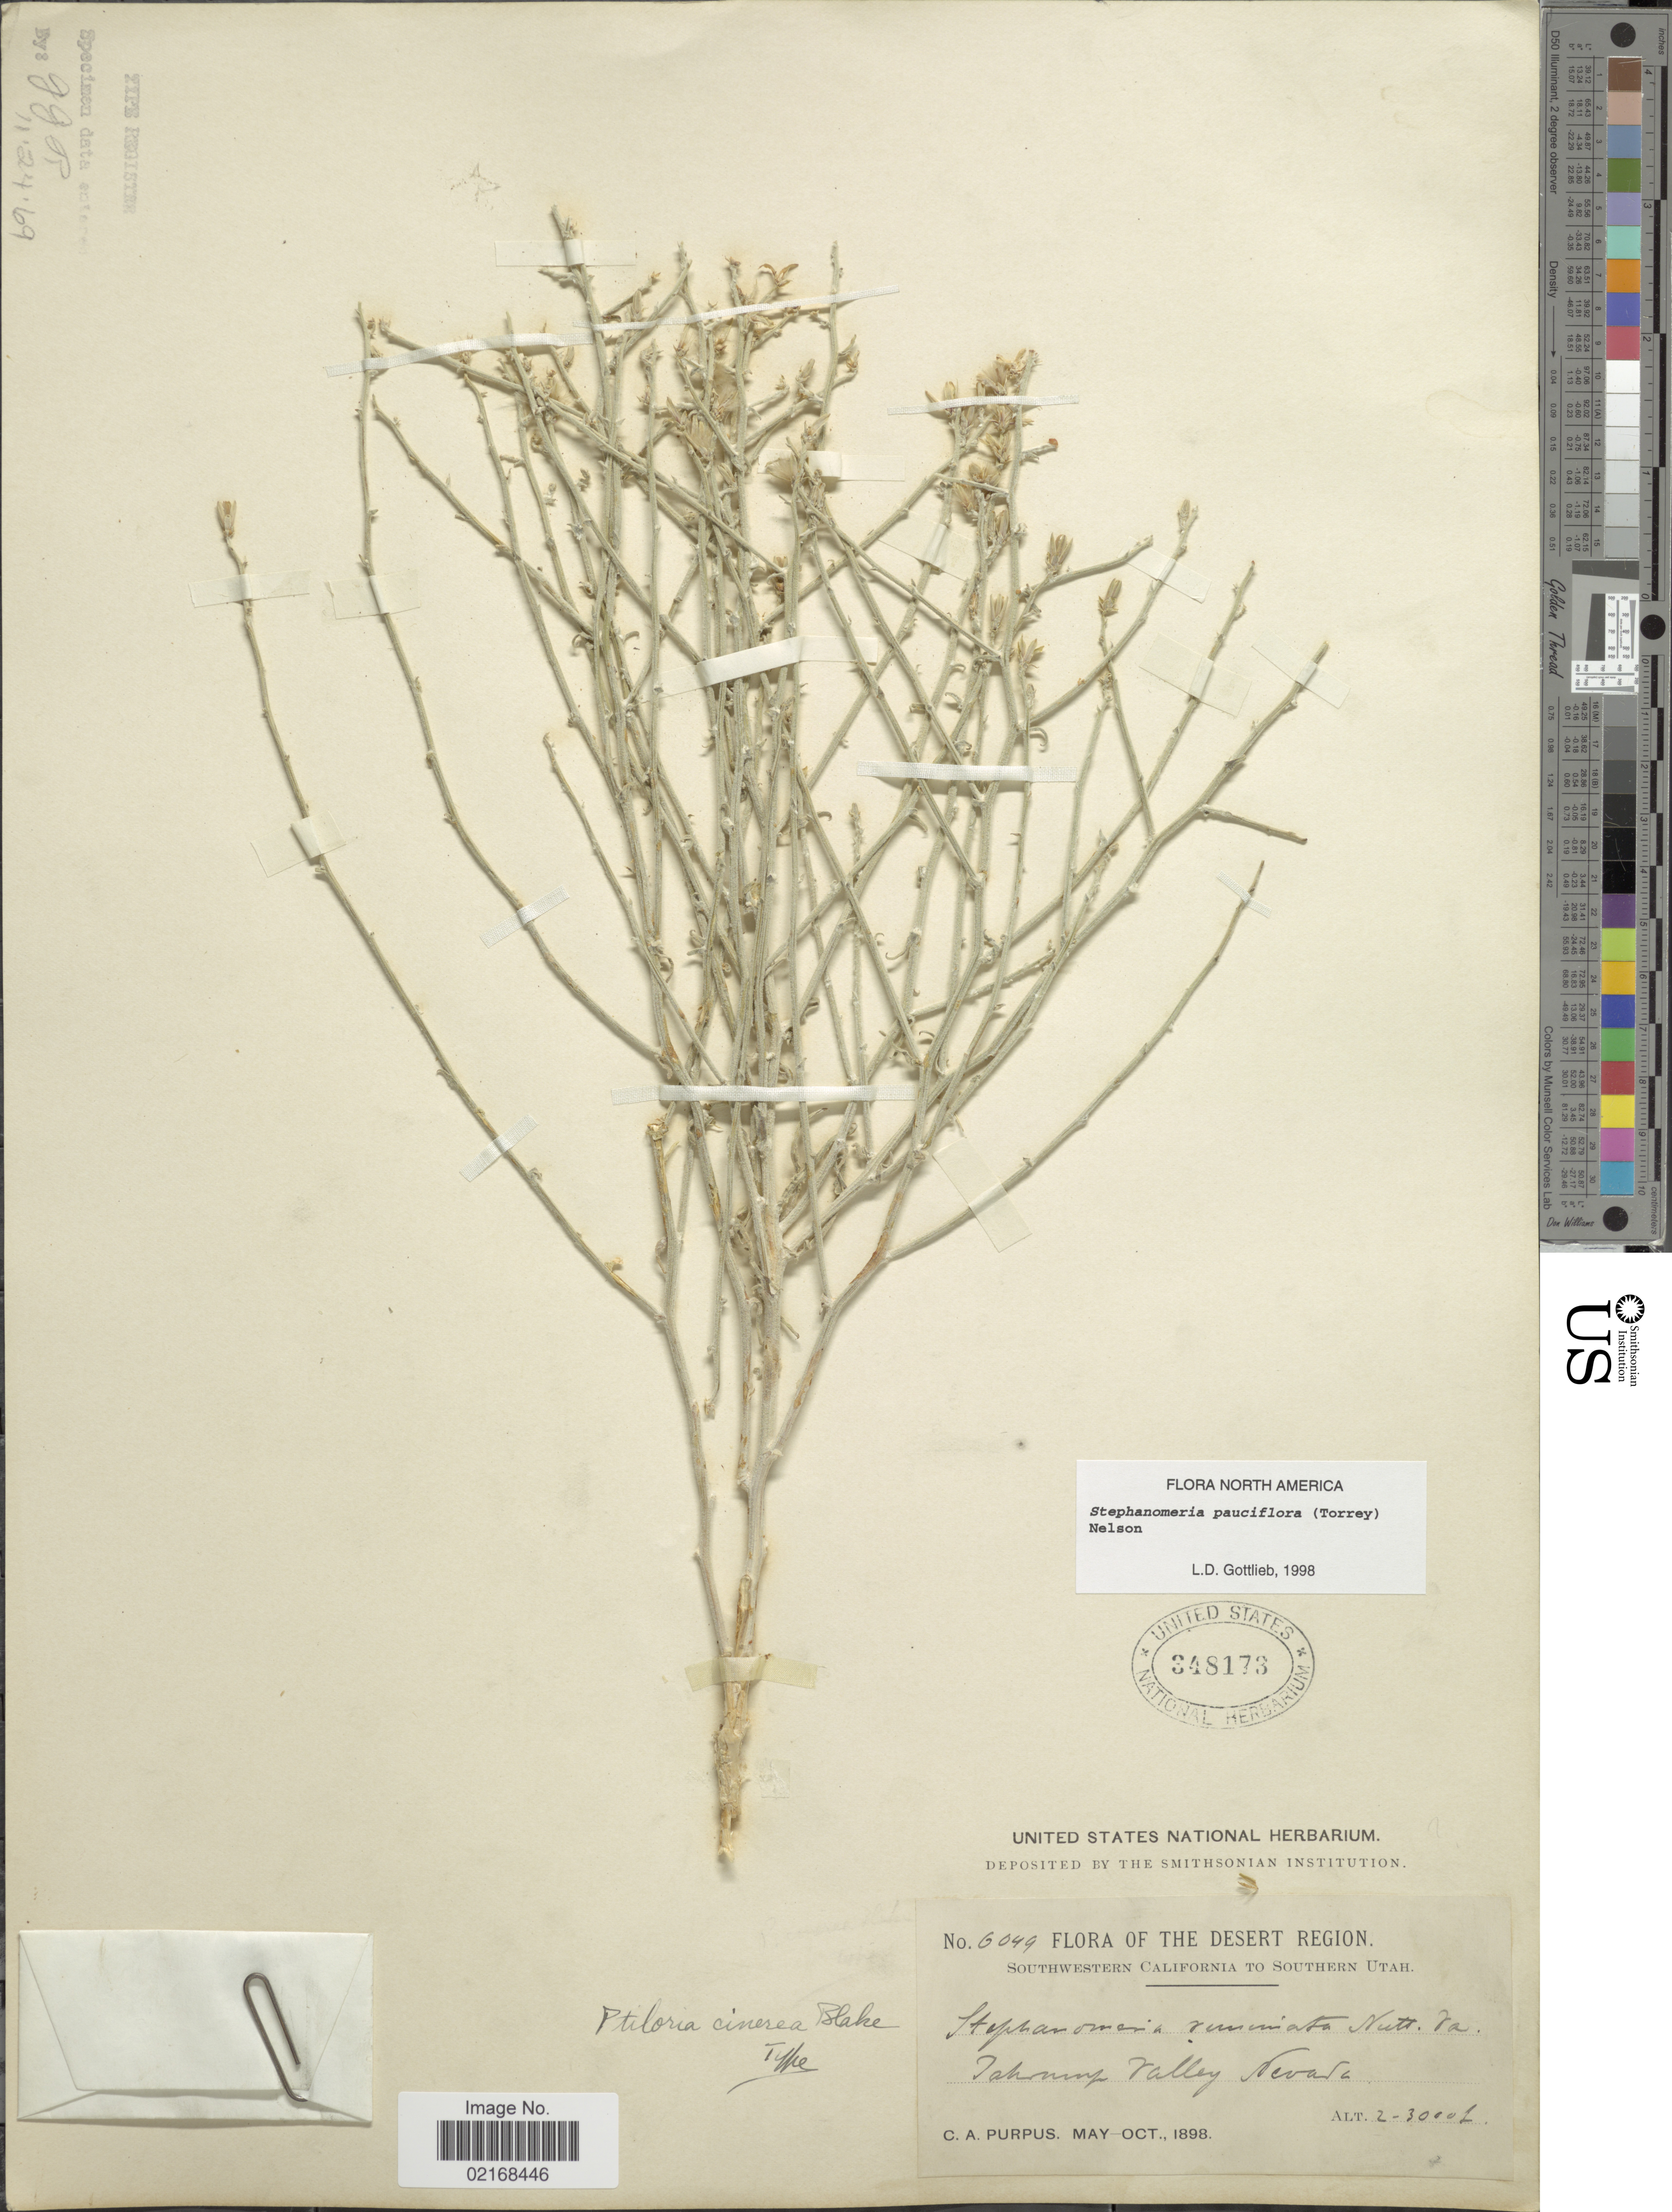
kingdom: Plantae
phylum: Tracheophyta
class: Magnoliopsida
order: Asterales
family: Asteraceae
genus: Stephanomeria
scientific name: Stephanomeria pauciflora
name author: (Torr.) A. Nelson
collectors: C. A. Purpus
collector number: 6049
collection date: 1898-05/1898-10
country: United States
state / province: Nevada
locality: The Desert Region, Pahrump Valley, Nevada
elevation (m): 610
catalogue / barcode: US 348173